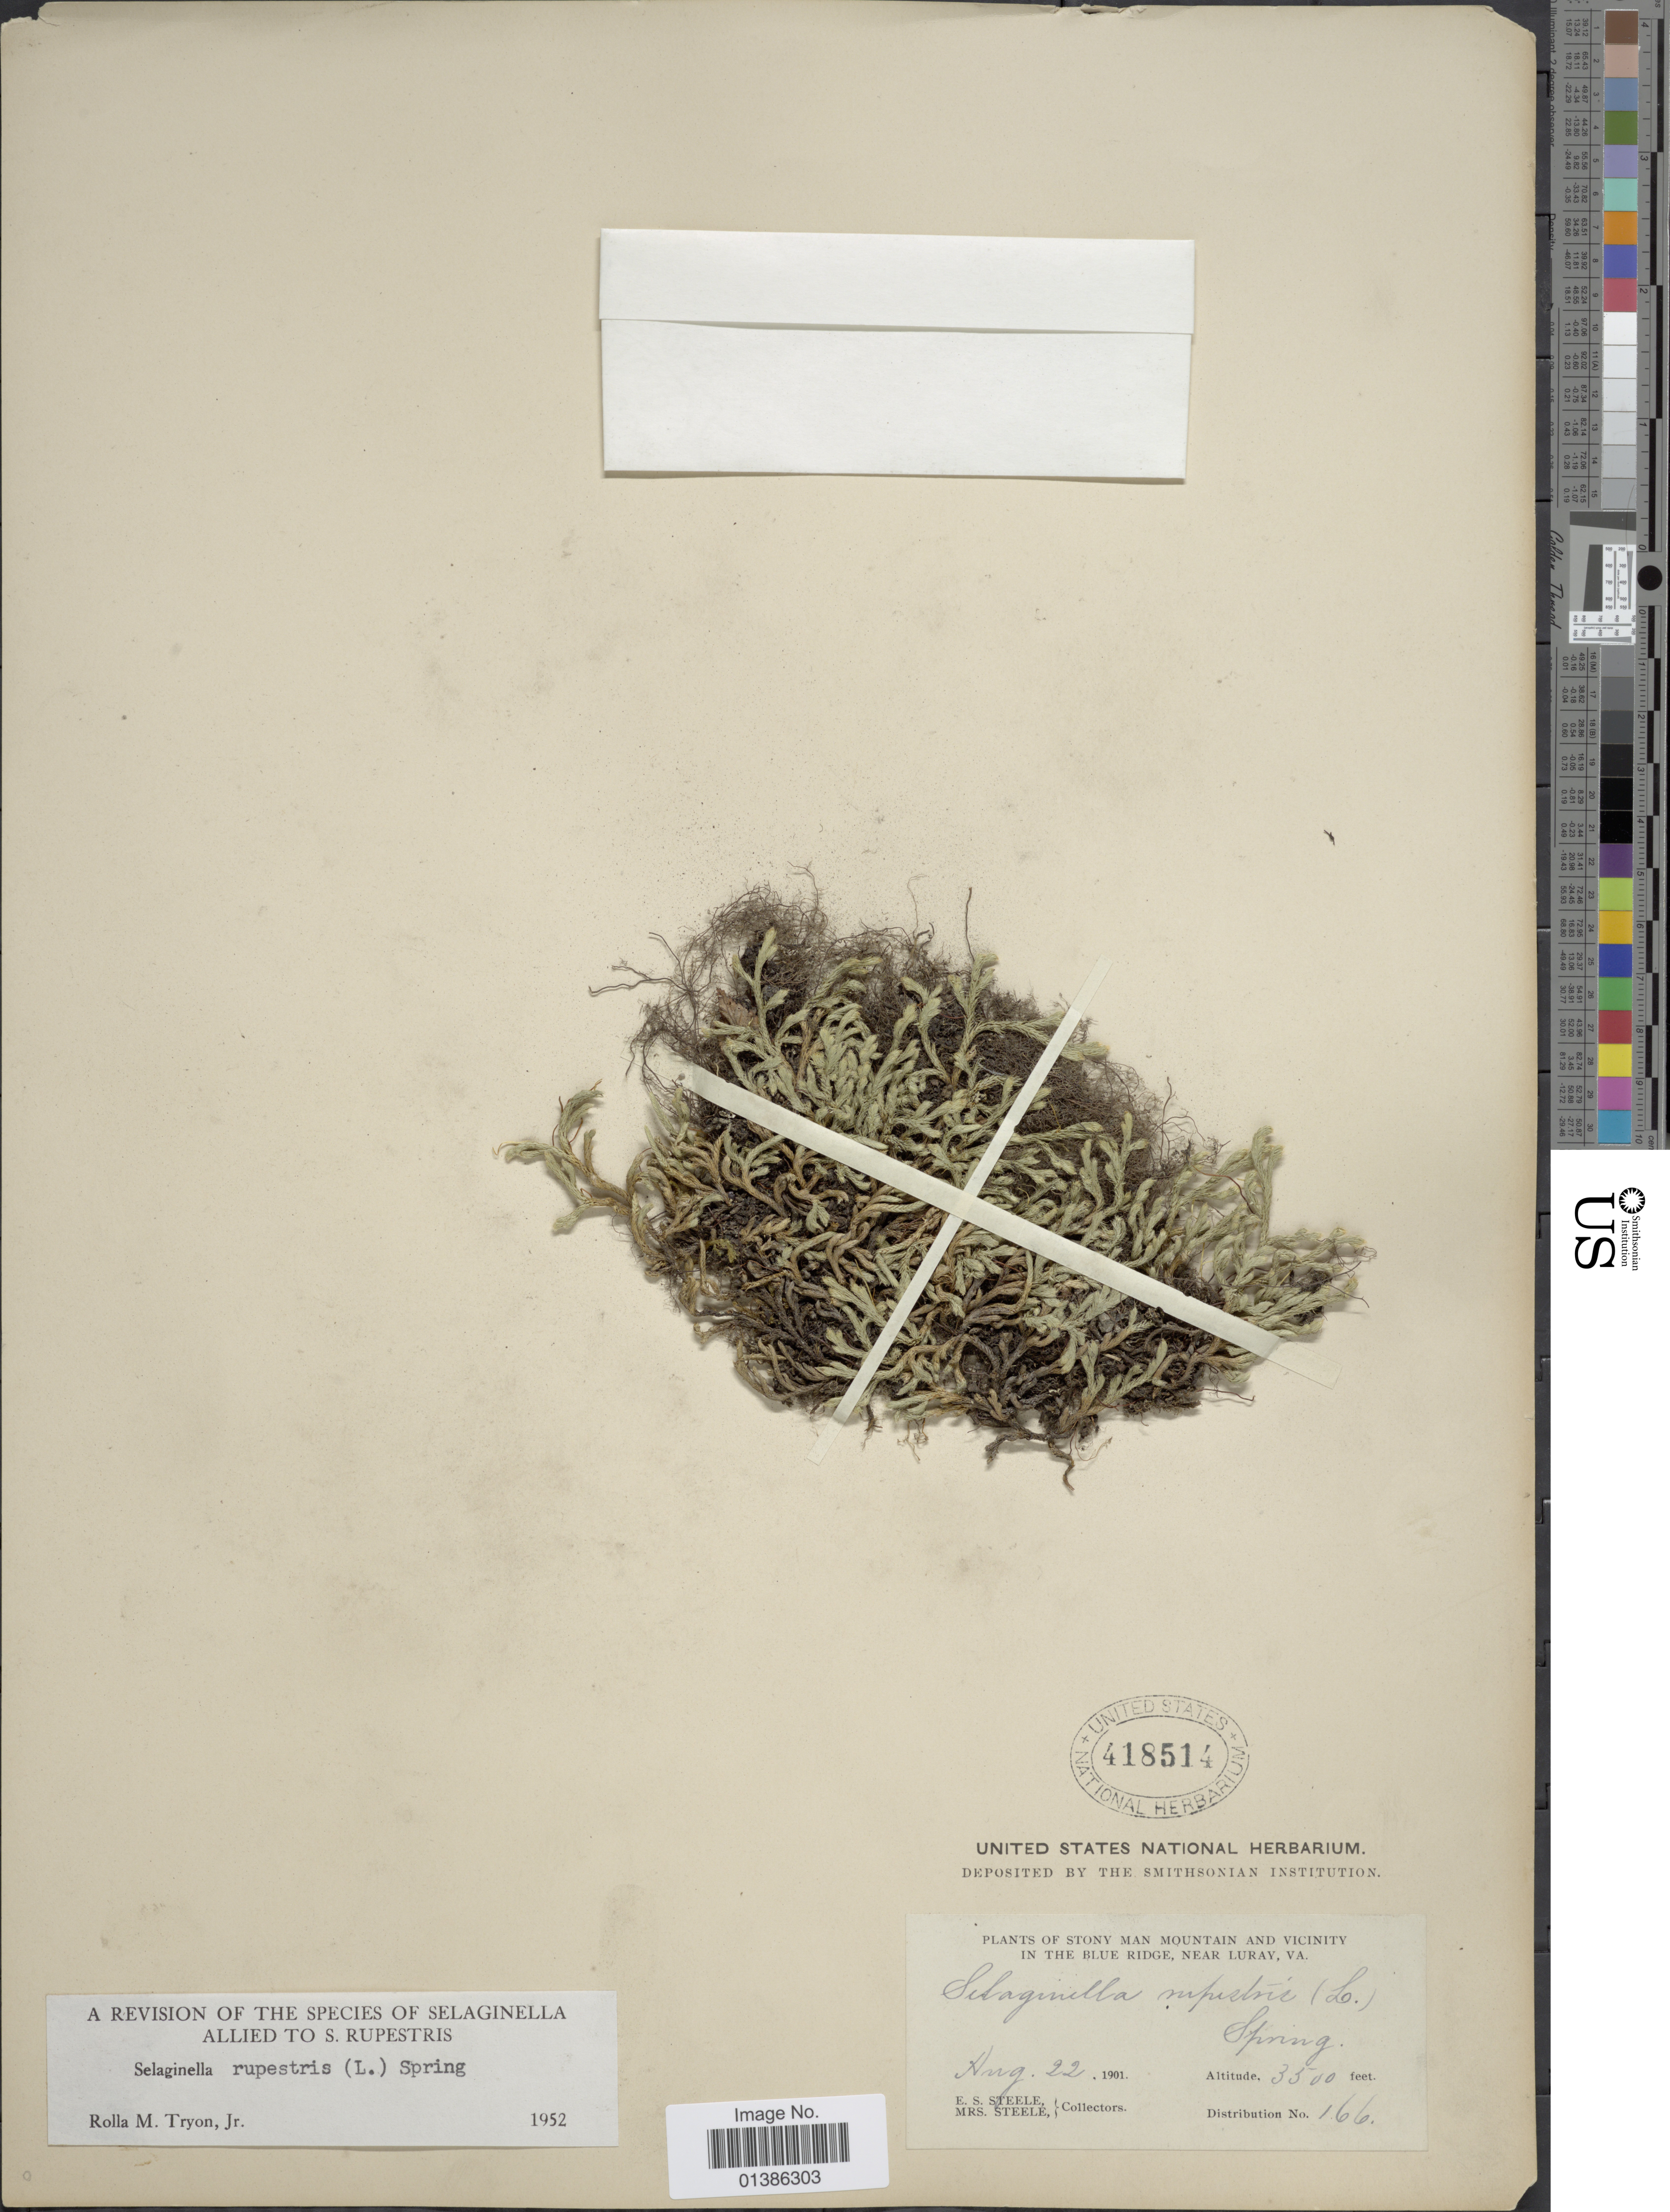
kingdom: Plantae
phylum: Tracheophyta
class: Lycopodiopsida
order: Selaginellales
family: Selaginellaceae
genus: Selaginella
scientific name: Selaginella rupestris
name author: (L.) Spring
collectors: E. Steele & Mrs. E. S. Steele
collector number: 166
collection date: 1901-08-22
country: United States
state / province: Virginia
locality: Stony Man Mountain and Vicinity in the Blue Ridge, near Luray. Spring.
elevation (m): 1067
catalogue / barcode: US 418514